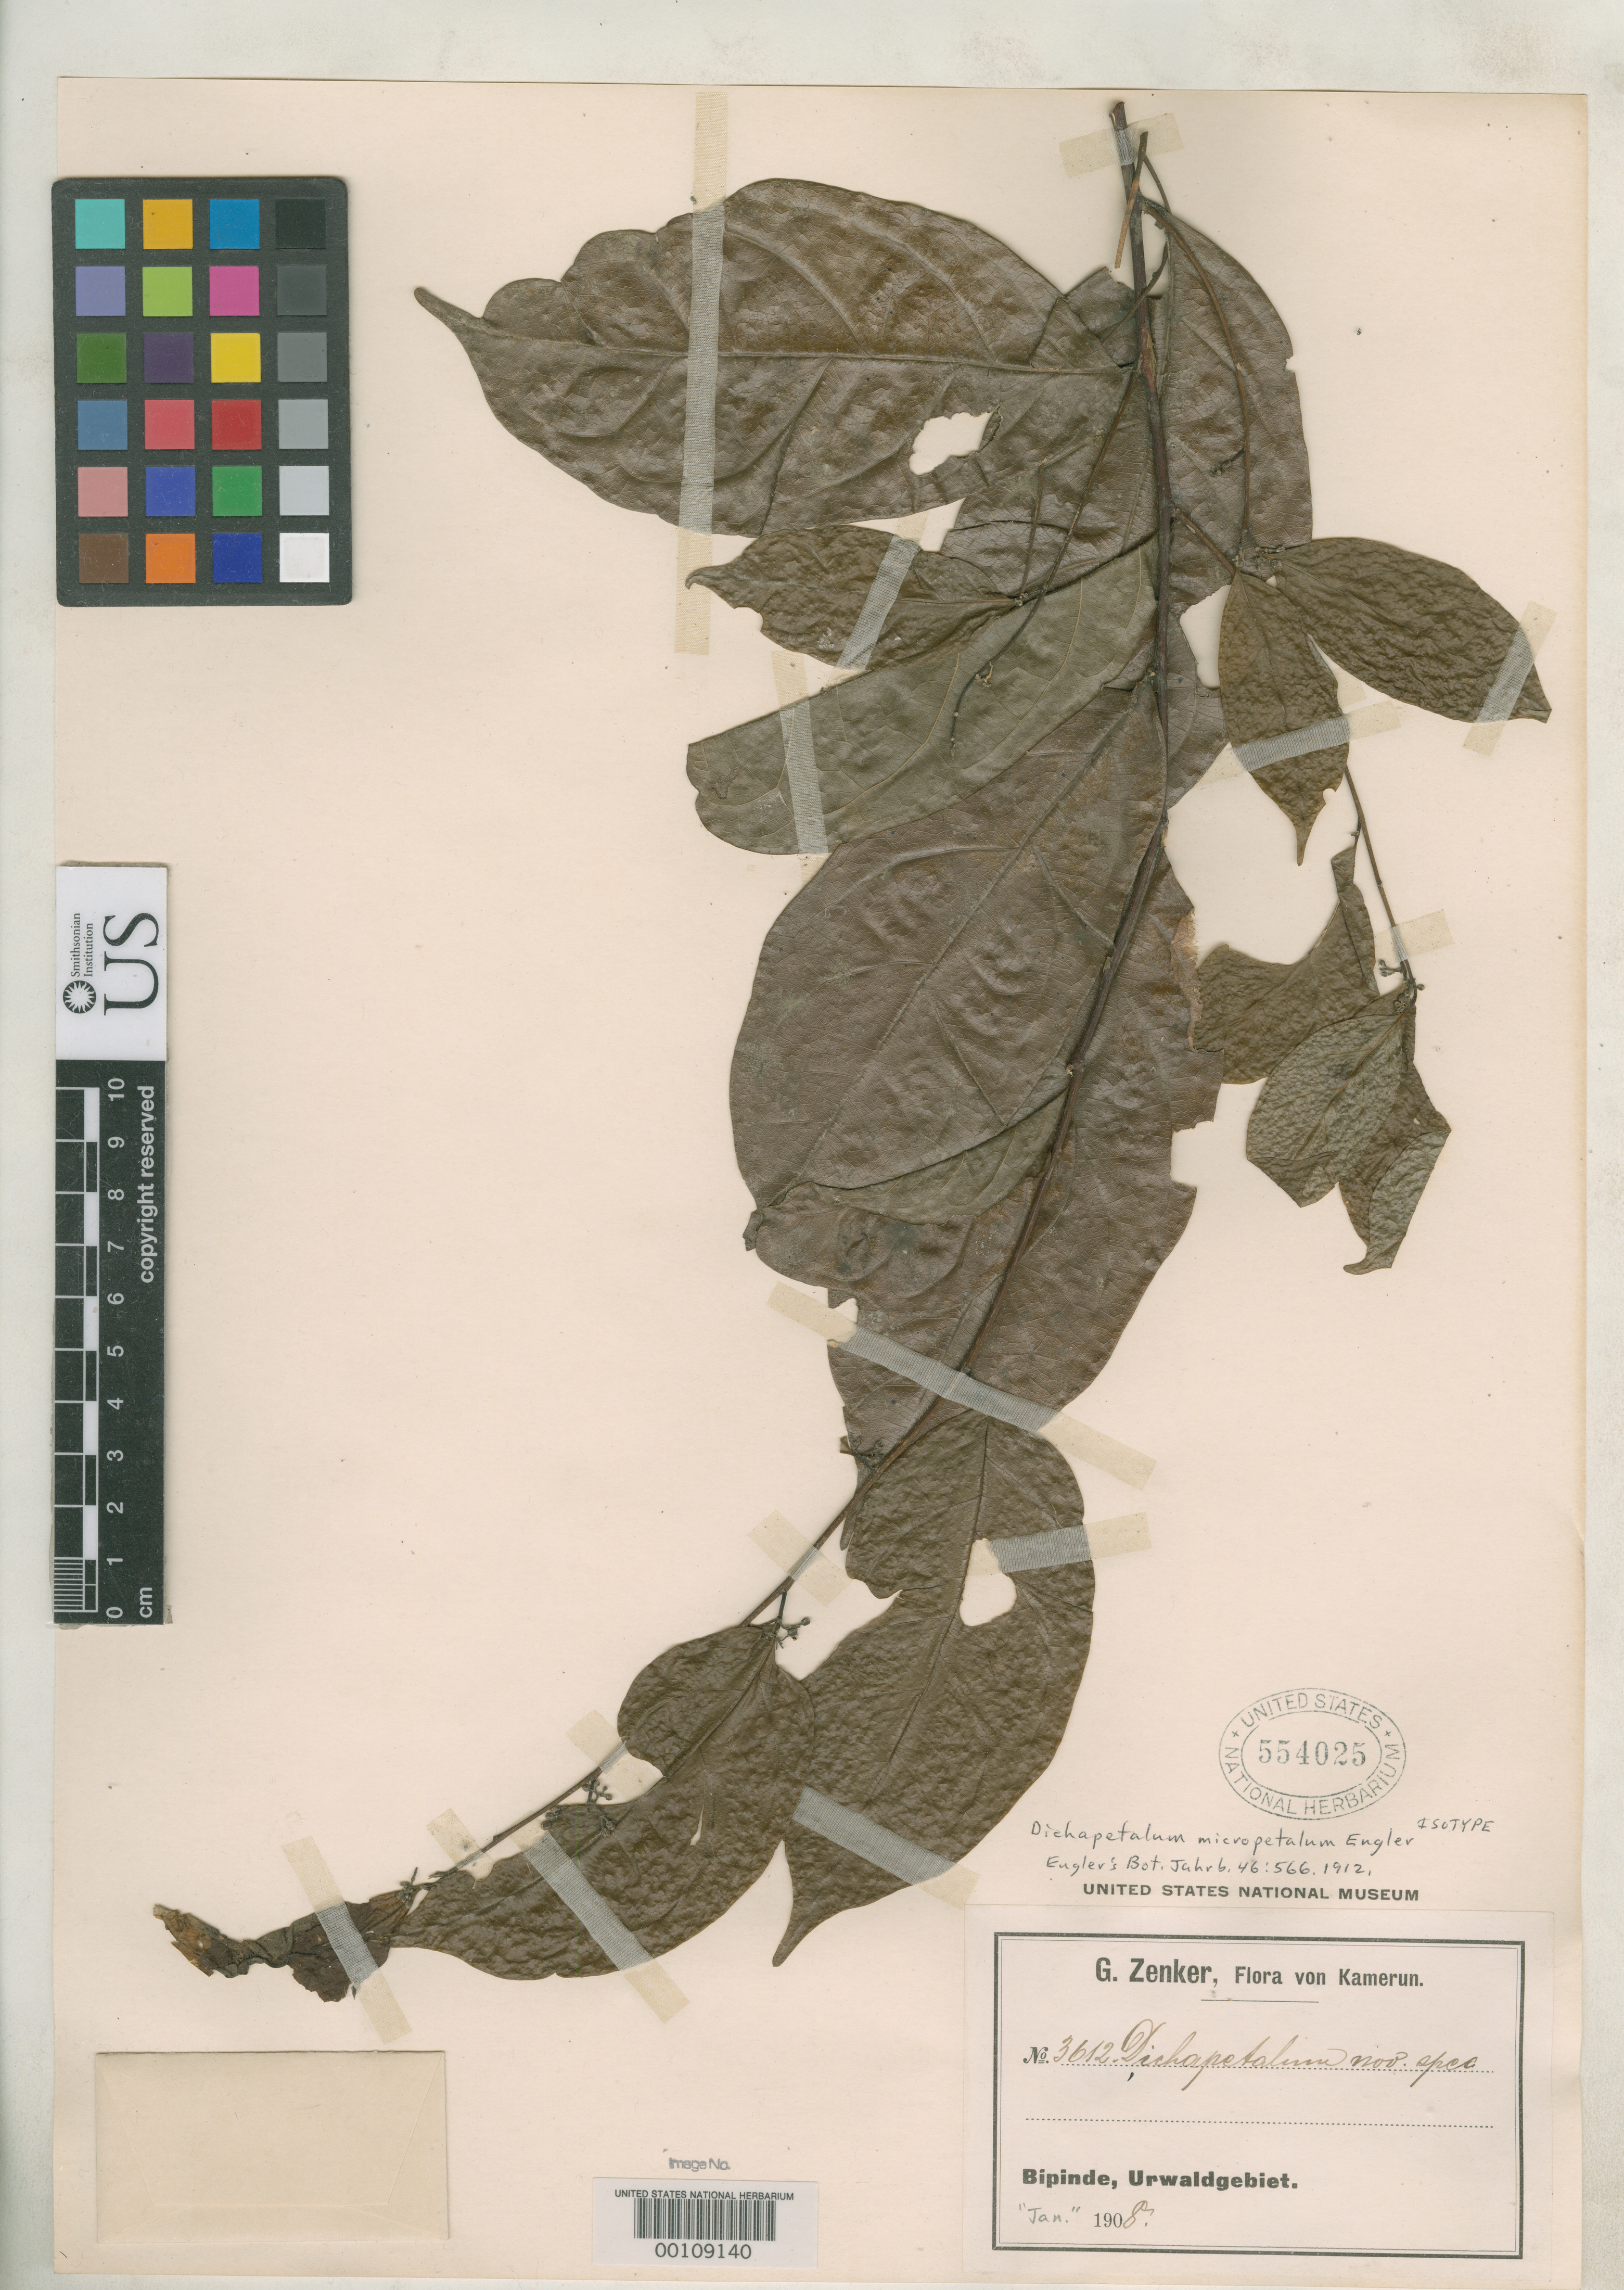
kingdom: Plantae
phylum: Tracheophyta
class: Magnoliopsida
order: Malpighiales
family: Dichapetalaceae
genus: Dichapetalum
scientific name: Dichapetalum micropetalum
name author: Engl.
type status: Isotype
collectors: G. A. Zenker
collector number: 3612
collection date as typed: Jan 1908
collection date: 1908-01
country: Cameroon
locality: Near Bipindi.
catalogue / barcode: US 554025